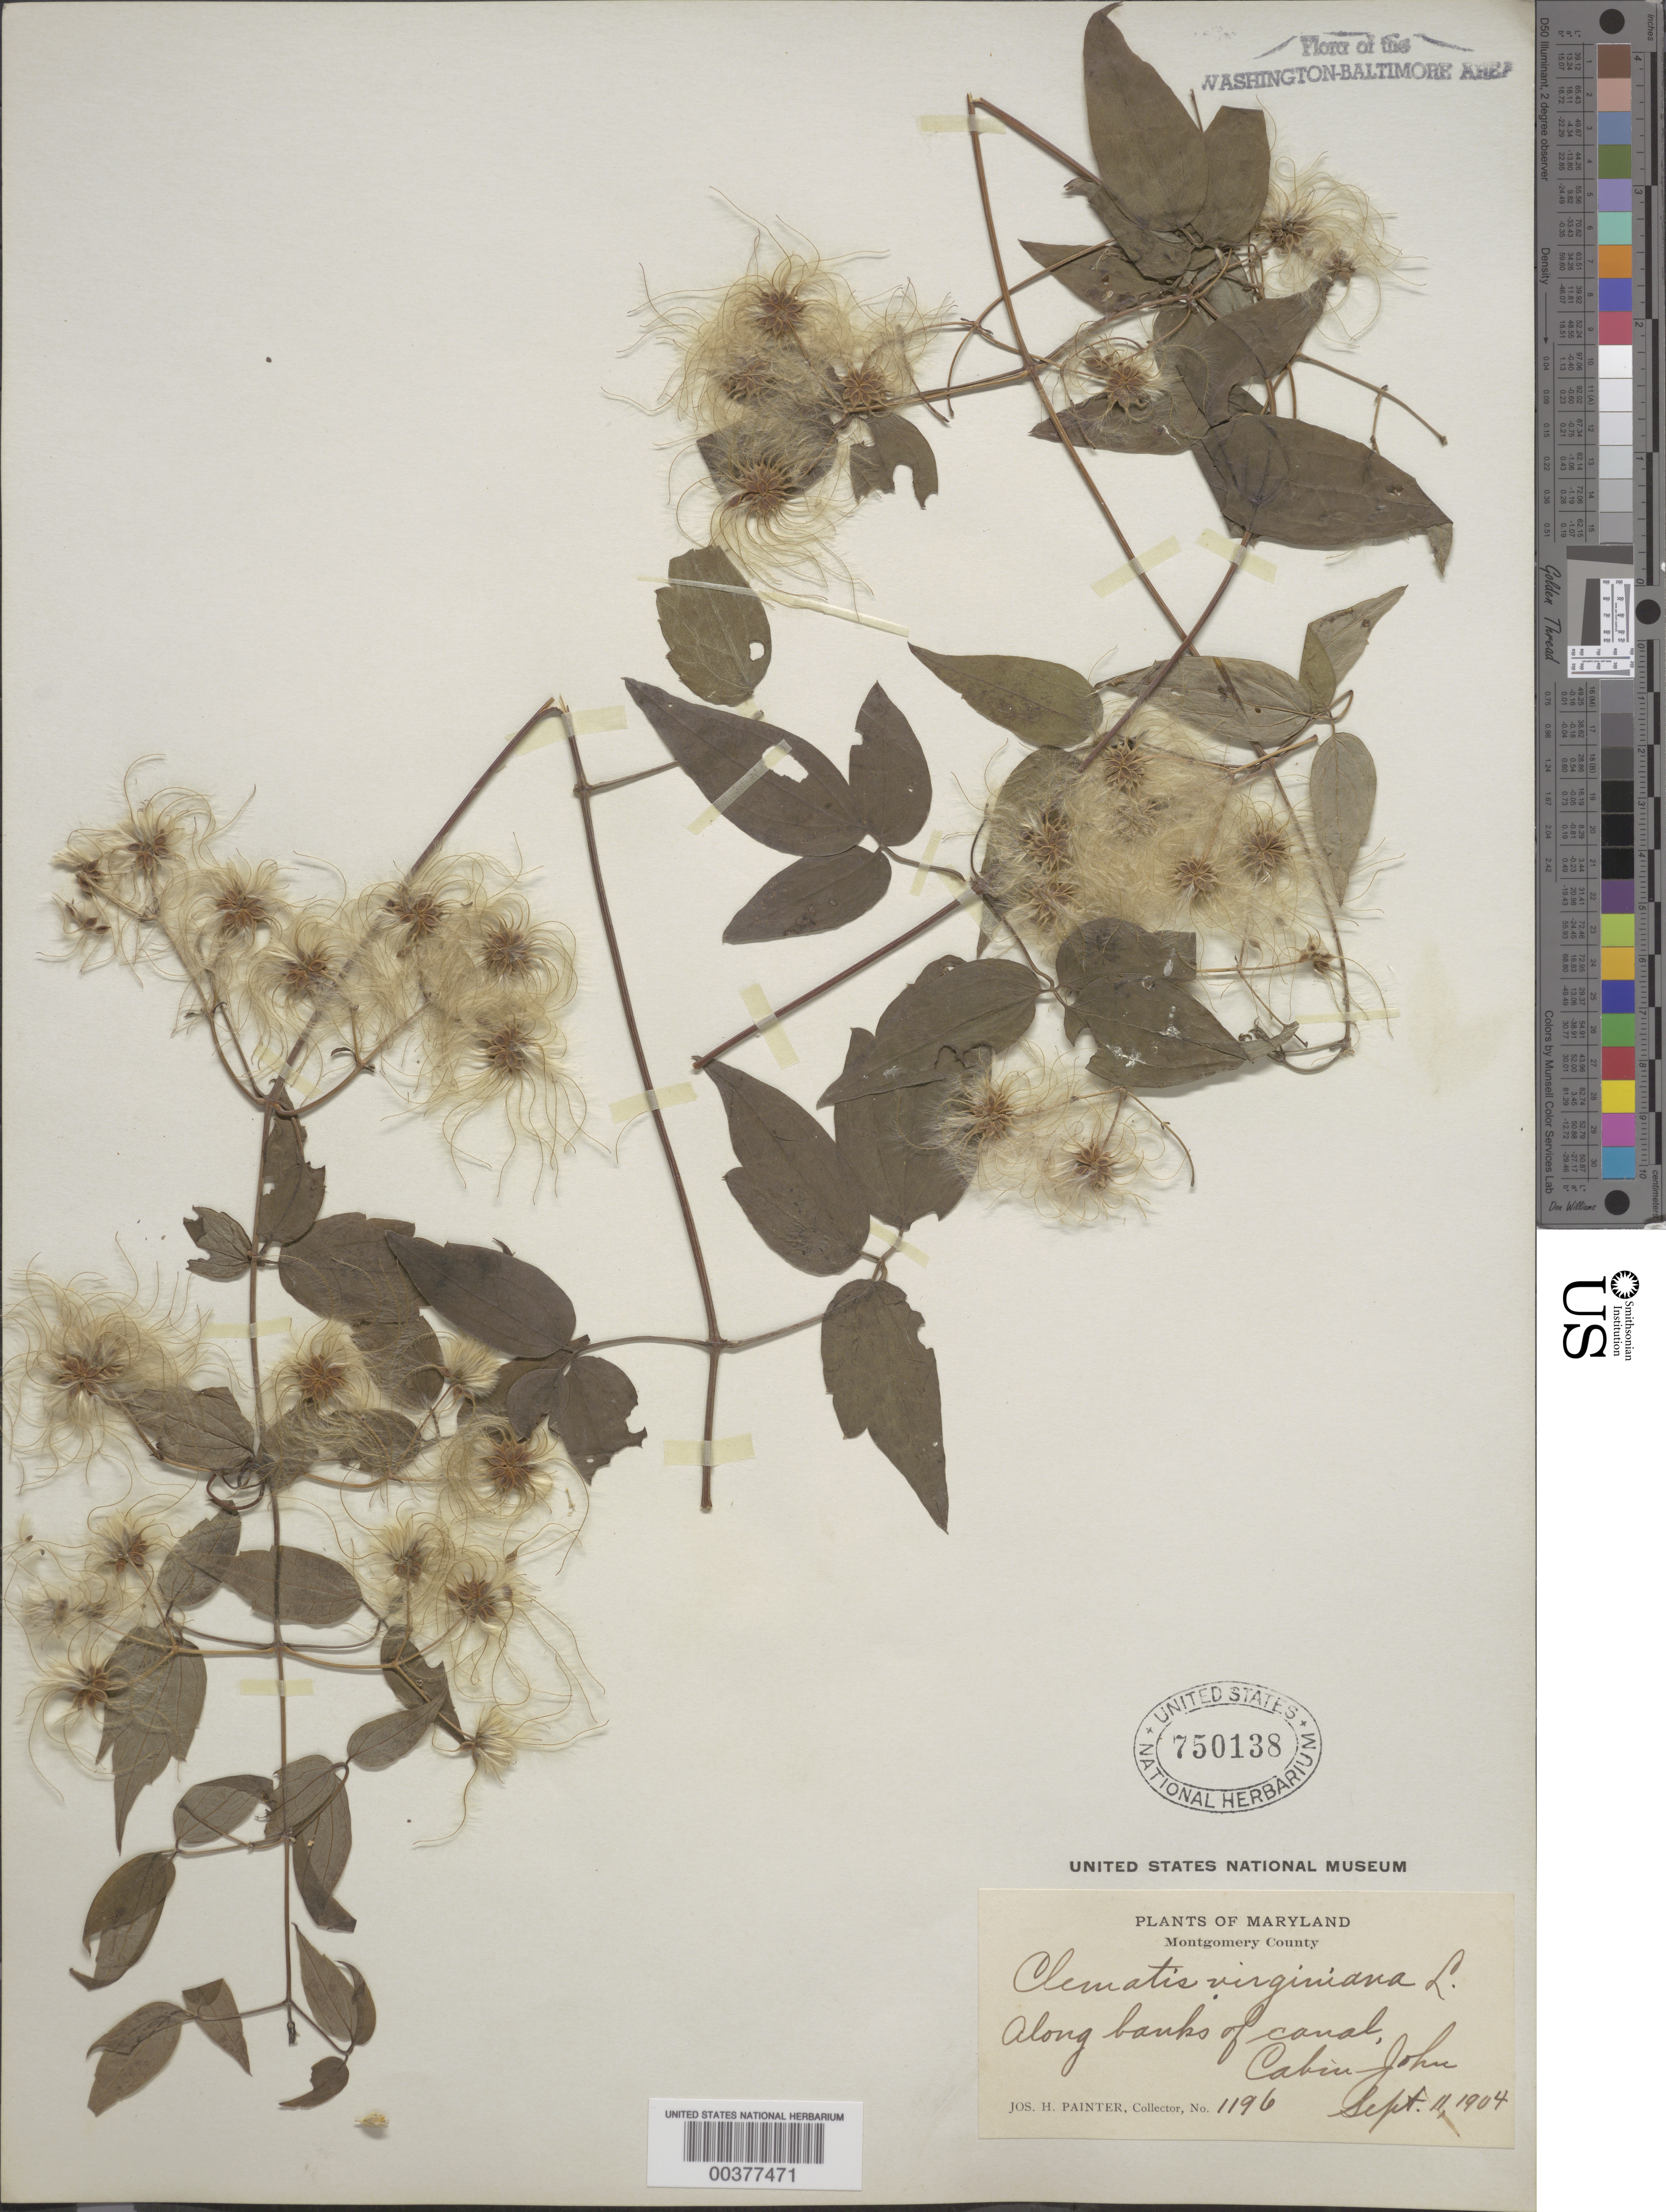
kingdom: Plantae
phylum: Tracheophyta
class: Magnoliopsida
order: Ranunculales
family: Ranunculaceae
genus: Clematis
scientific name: Clematis virginiana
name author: L.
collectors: J. H. Painter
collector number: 1196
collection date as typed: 11 Sep 1904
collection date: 1904-09-11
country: United States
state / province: Maryland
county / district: Montgomery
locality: C. & O. Canal, Cabin John C. and O. Canal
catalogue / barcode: US 750138